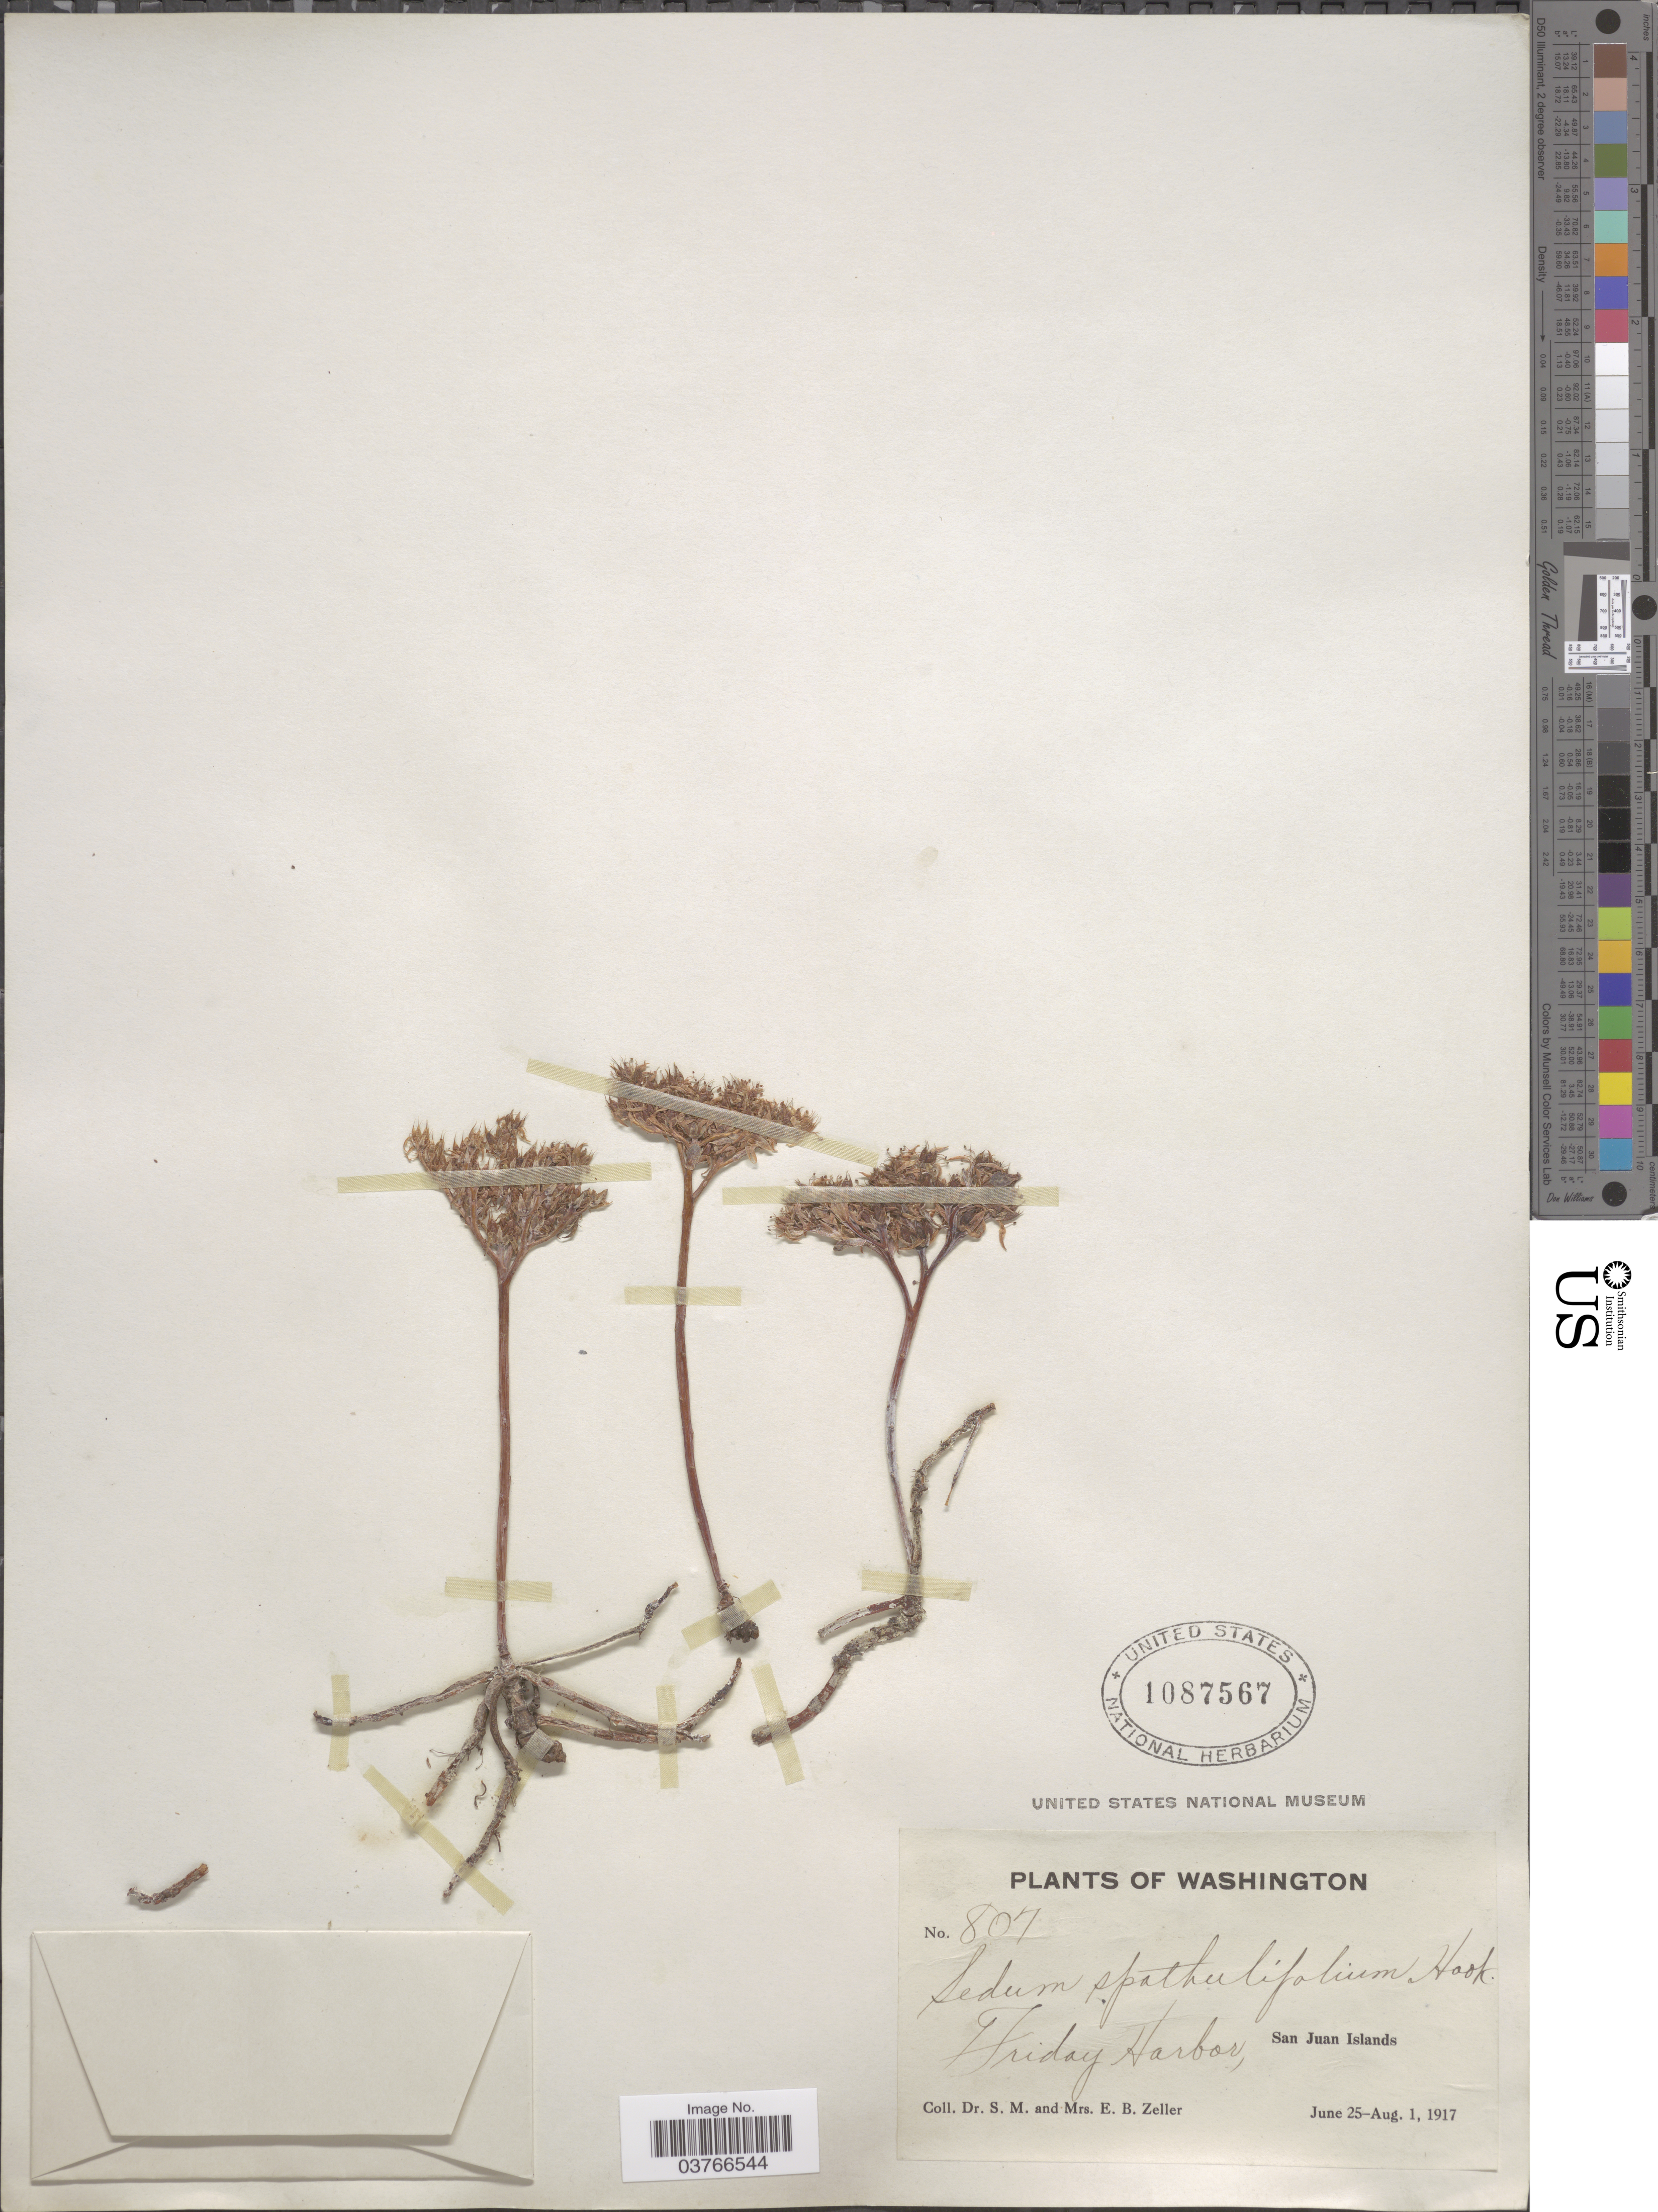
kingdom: Plantae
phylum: Tracheophyta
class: Magnoliopsida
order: Saxifragales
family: Crassulaceae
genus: Sedum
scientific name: Sedum spathulifolium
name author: Hook.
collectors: S. Zeller & E. Zeller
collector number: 807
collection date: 1917-06-25/1917-08-01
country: United States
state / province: Washington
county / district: San Juan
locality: Friday Harbor, San Juan Islands.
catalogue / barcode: US 1087567